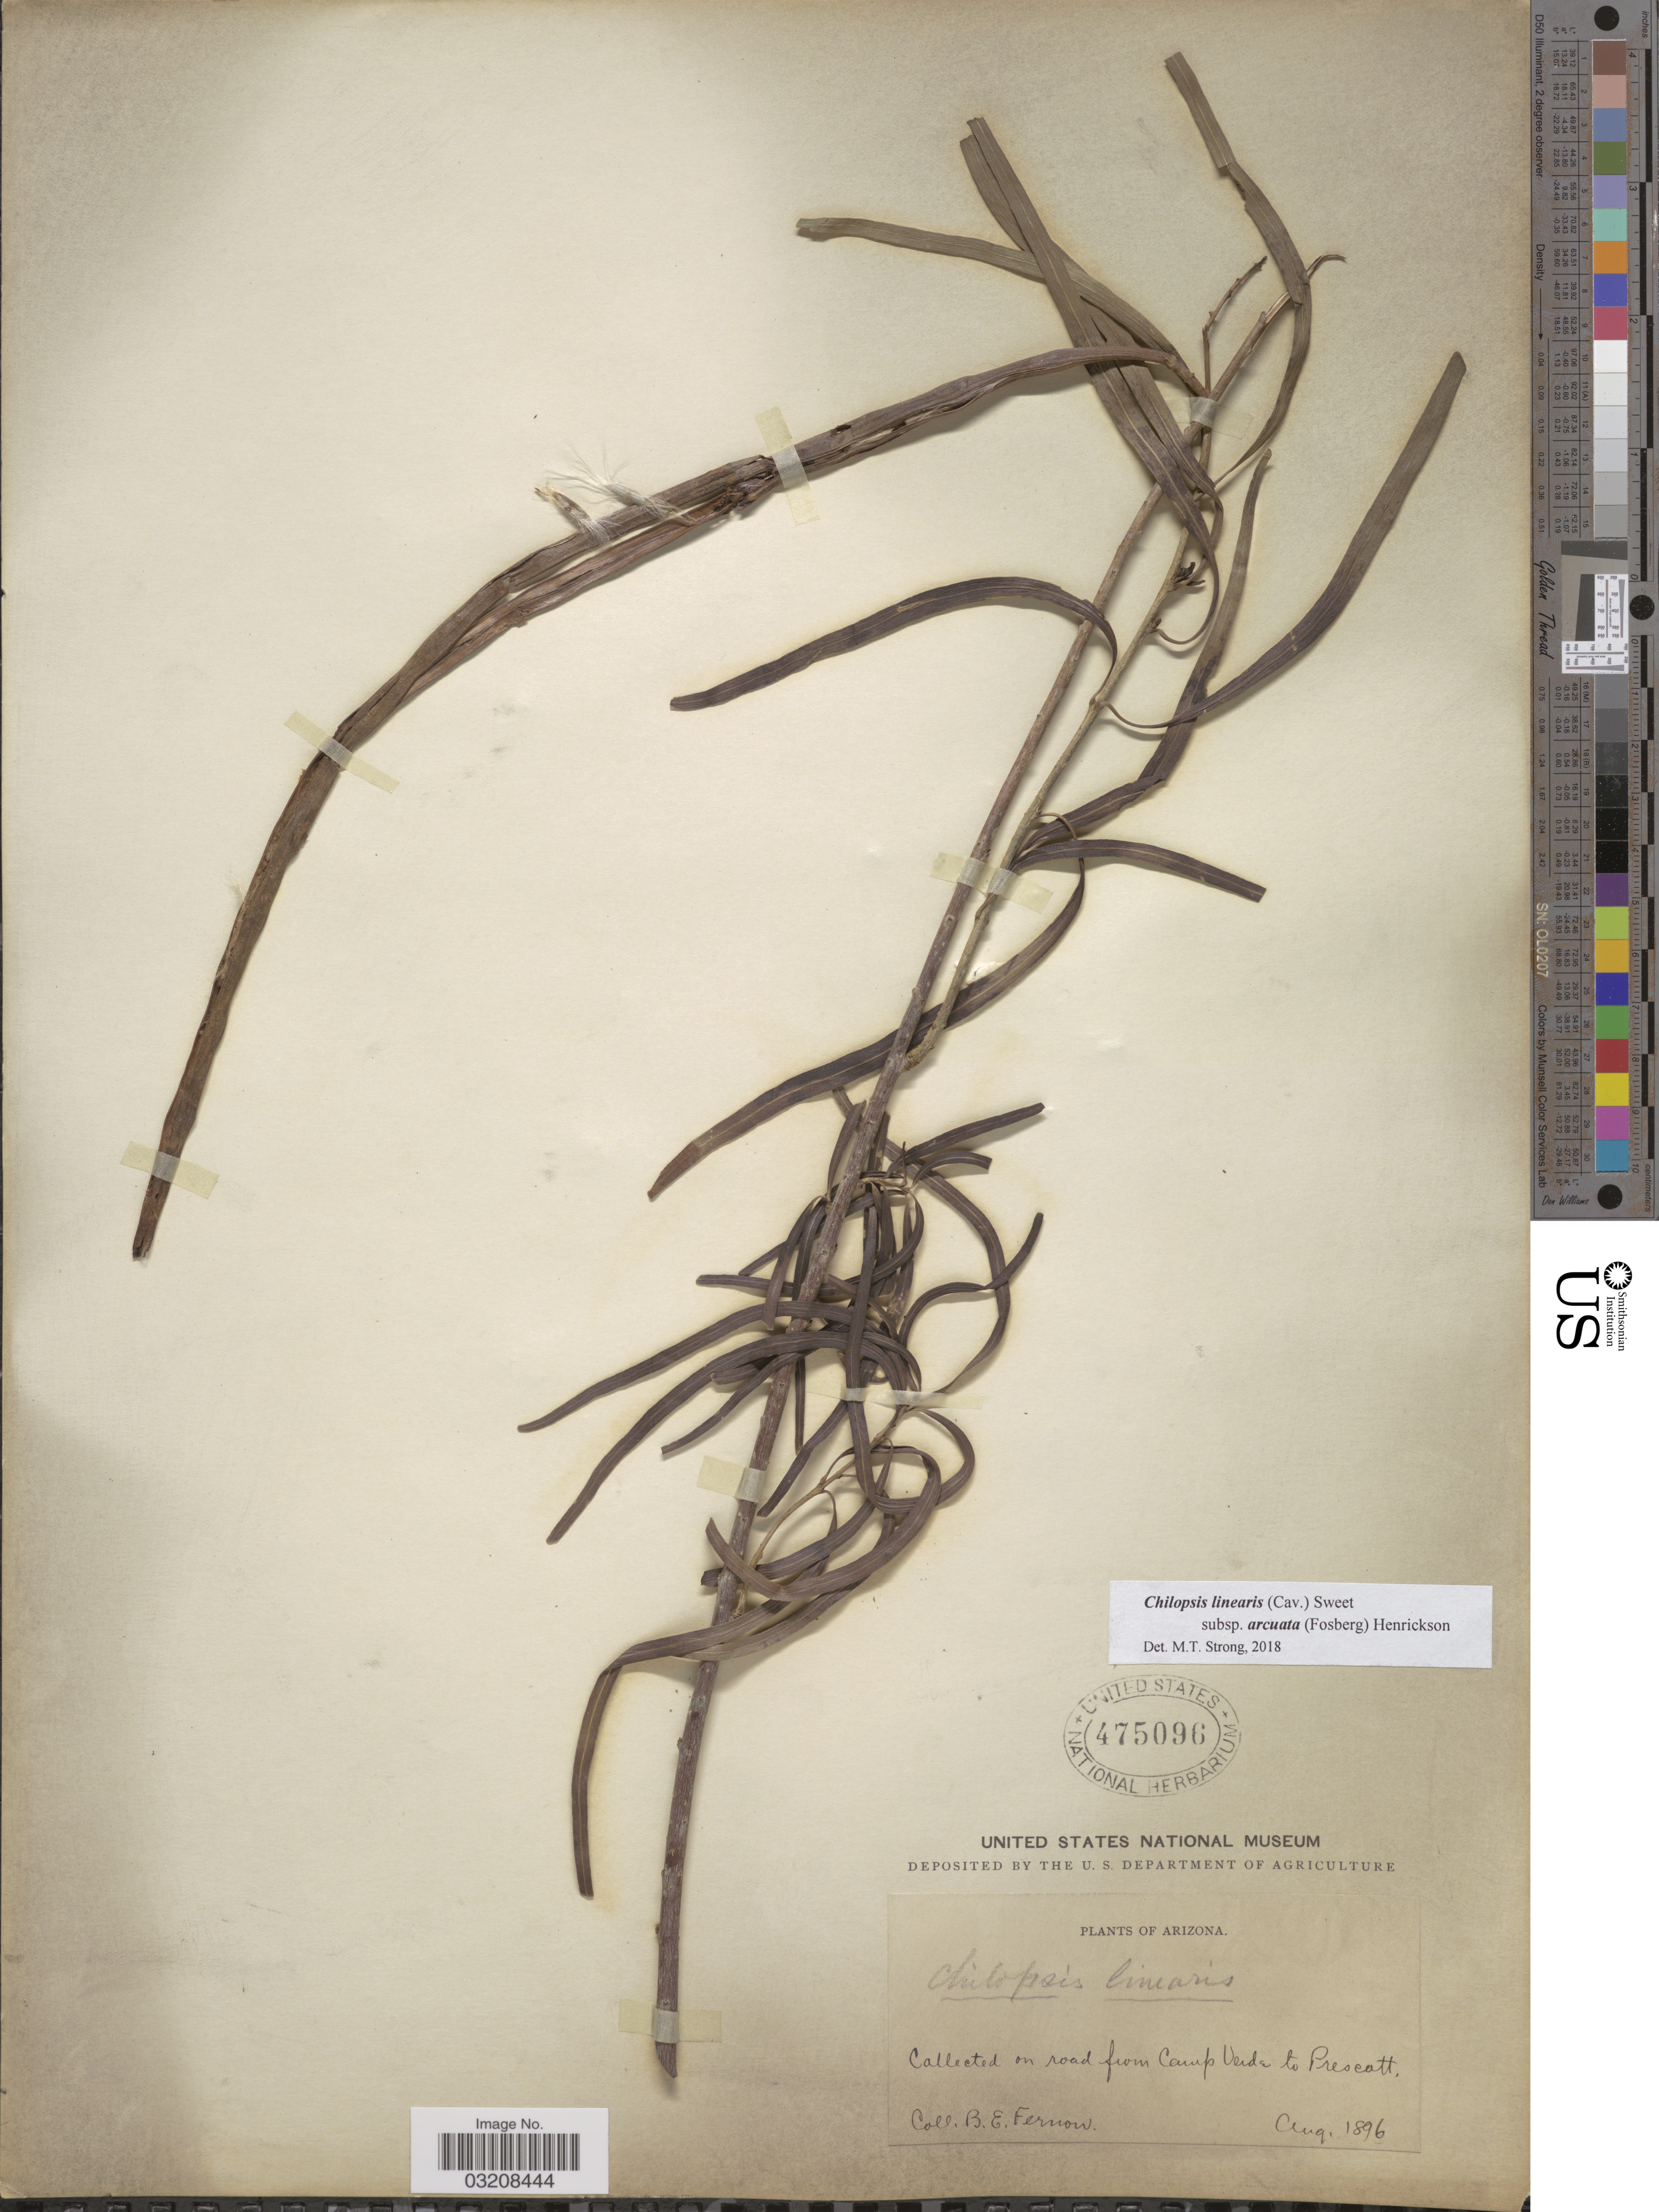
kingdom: Plantae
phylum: Tracheophyta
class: Magnoliopsida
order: Lamiales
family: Bignoniaceae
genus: Chilopsis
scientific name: Chilopsis linearis subsp. arcuata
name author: (Fosberg) Henrickson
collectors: B. Fernow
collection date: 1896-08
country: United States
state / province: Arizona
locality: Road from Camp Verde to Prescott.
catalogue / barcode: US 475096